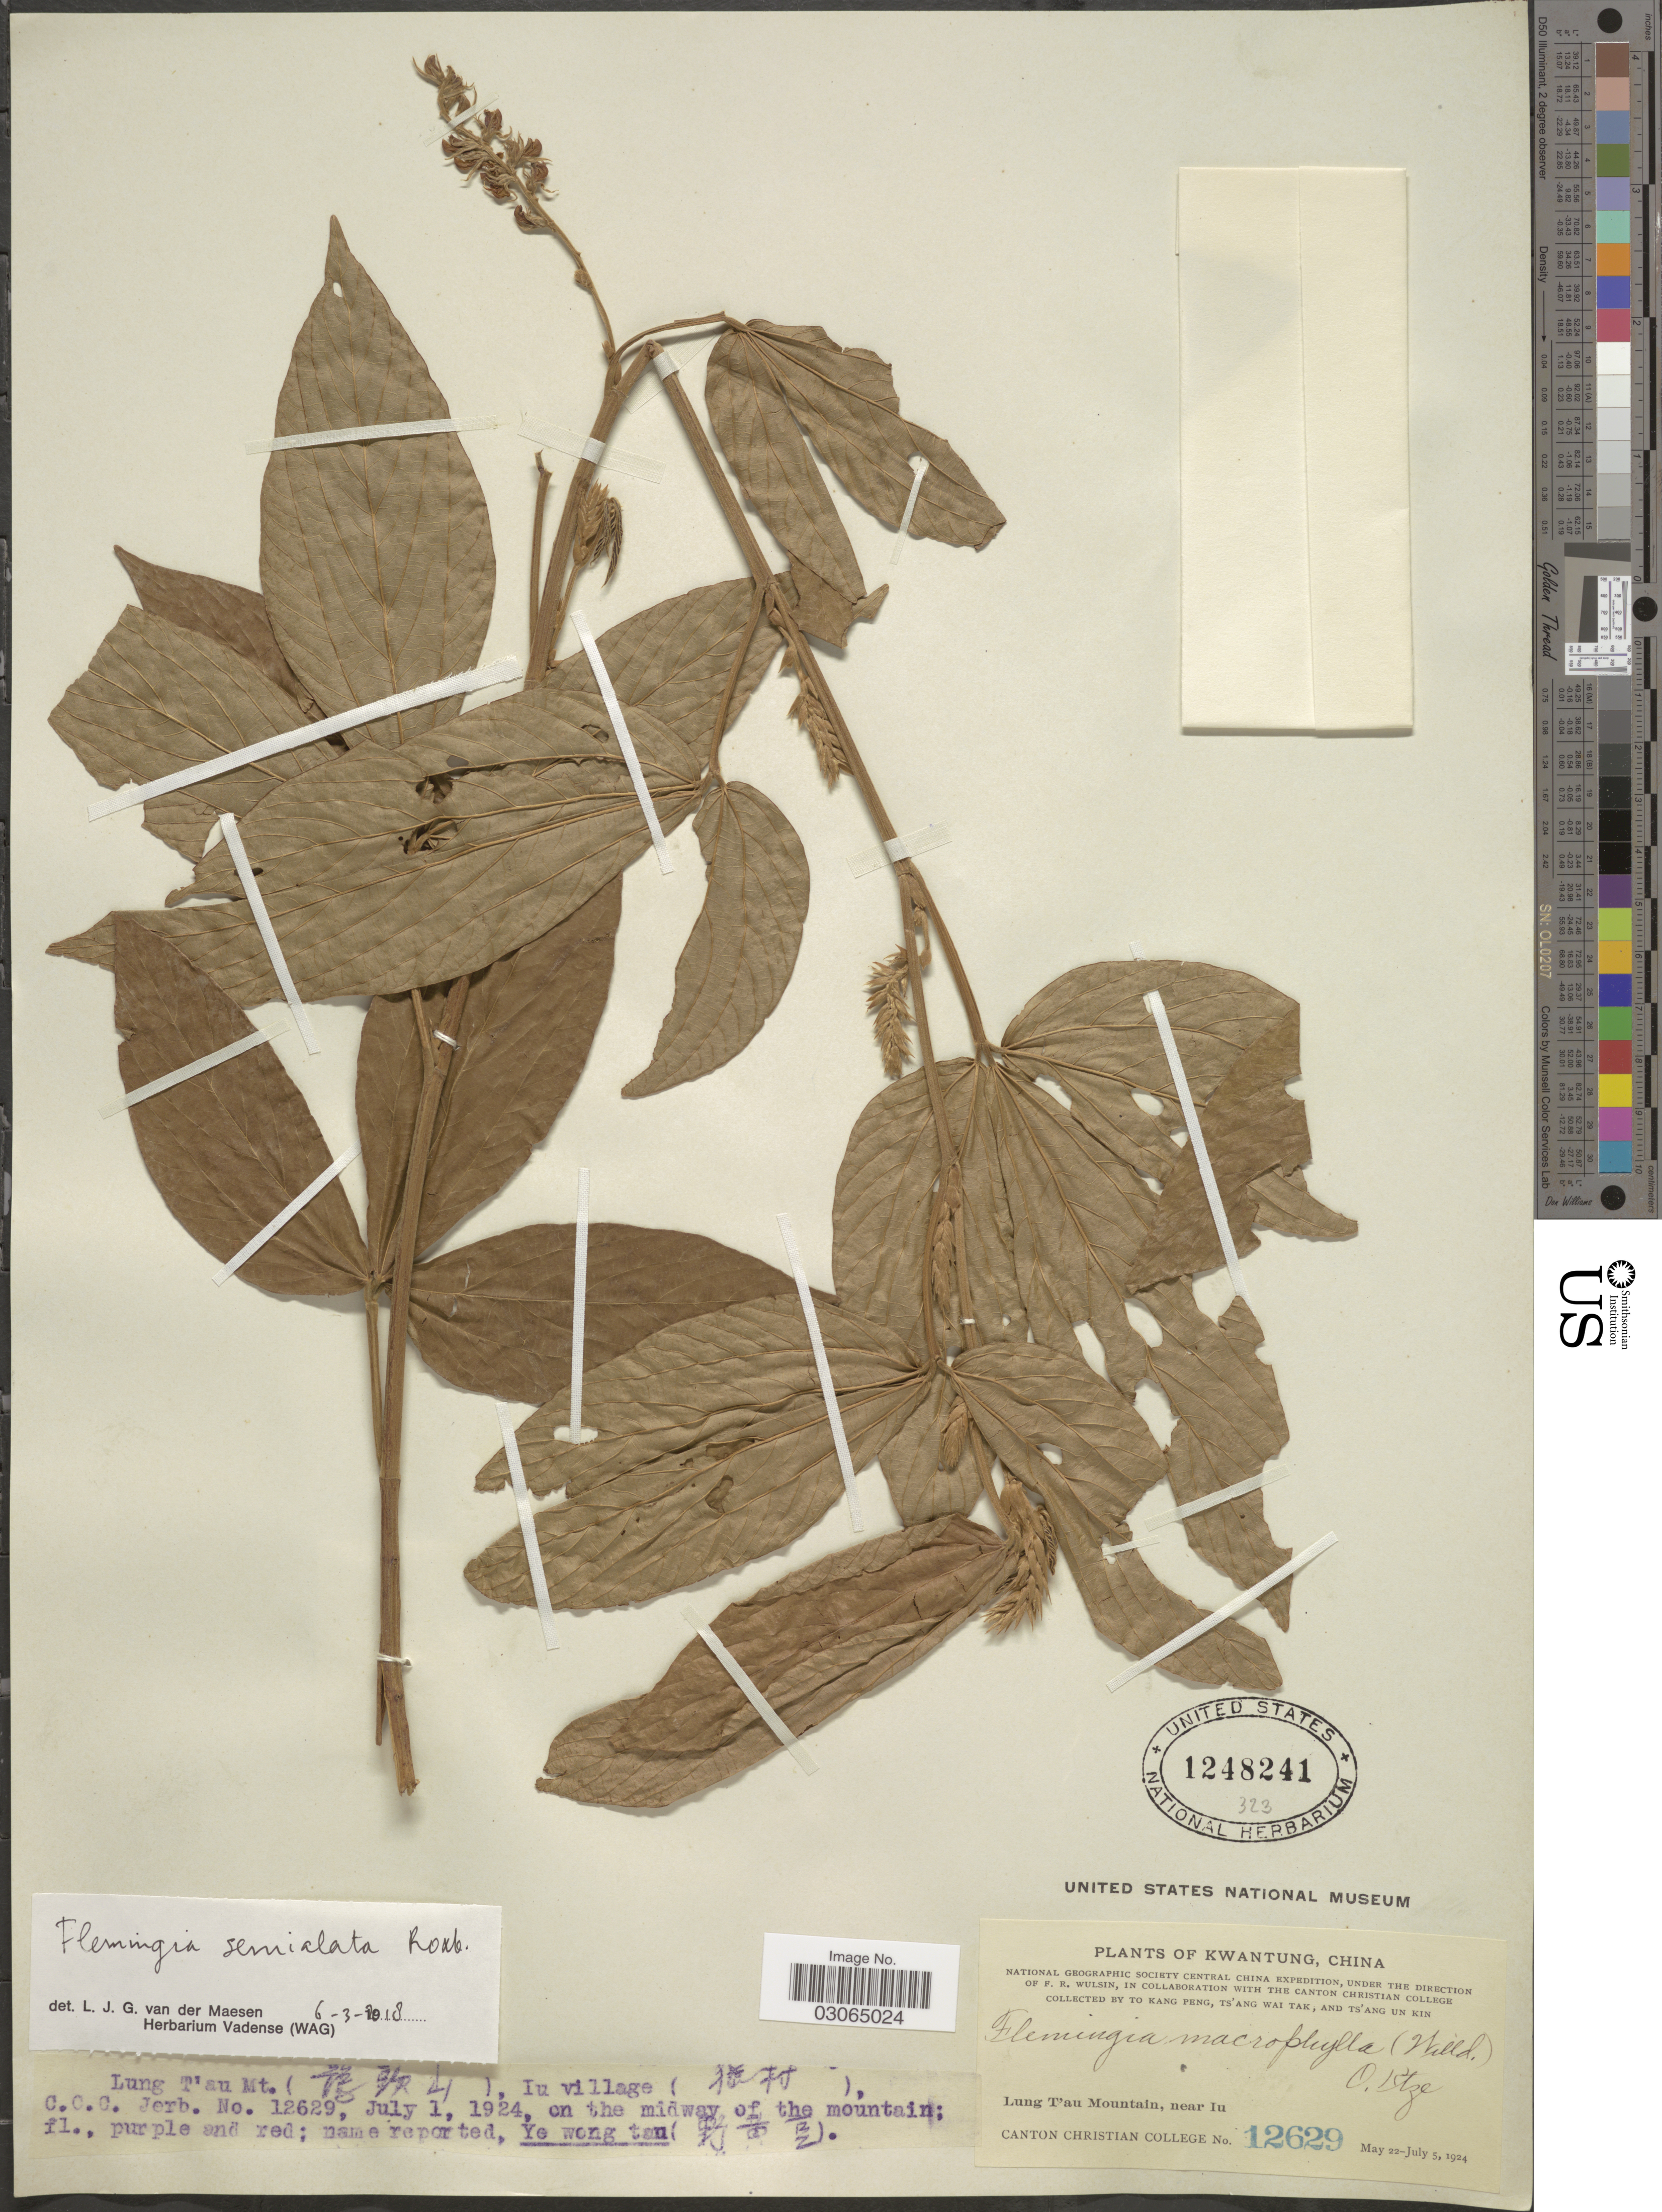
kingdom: Plantae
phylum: Tracheophyta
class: Magnoliopsida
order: Fabales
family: Fabaceae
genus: Flemingia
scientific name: Flemingia semialata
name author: Roxb.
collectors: Canton Christian College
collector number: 12629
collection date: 1924-05-22/1924-07-05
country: China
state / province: Guangdong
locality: Kwantung. Lung T'au Mountain, near Iu. On the midway of the mountain.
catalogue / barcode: US 1248241